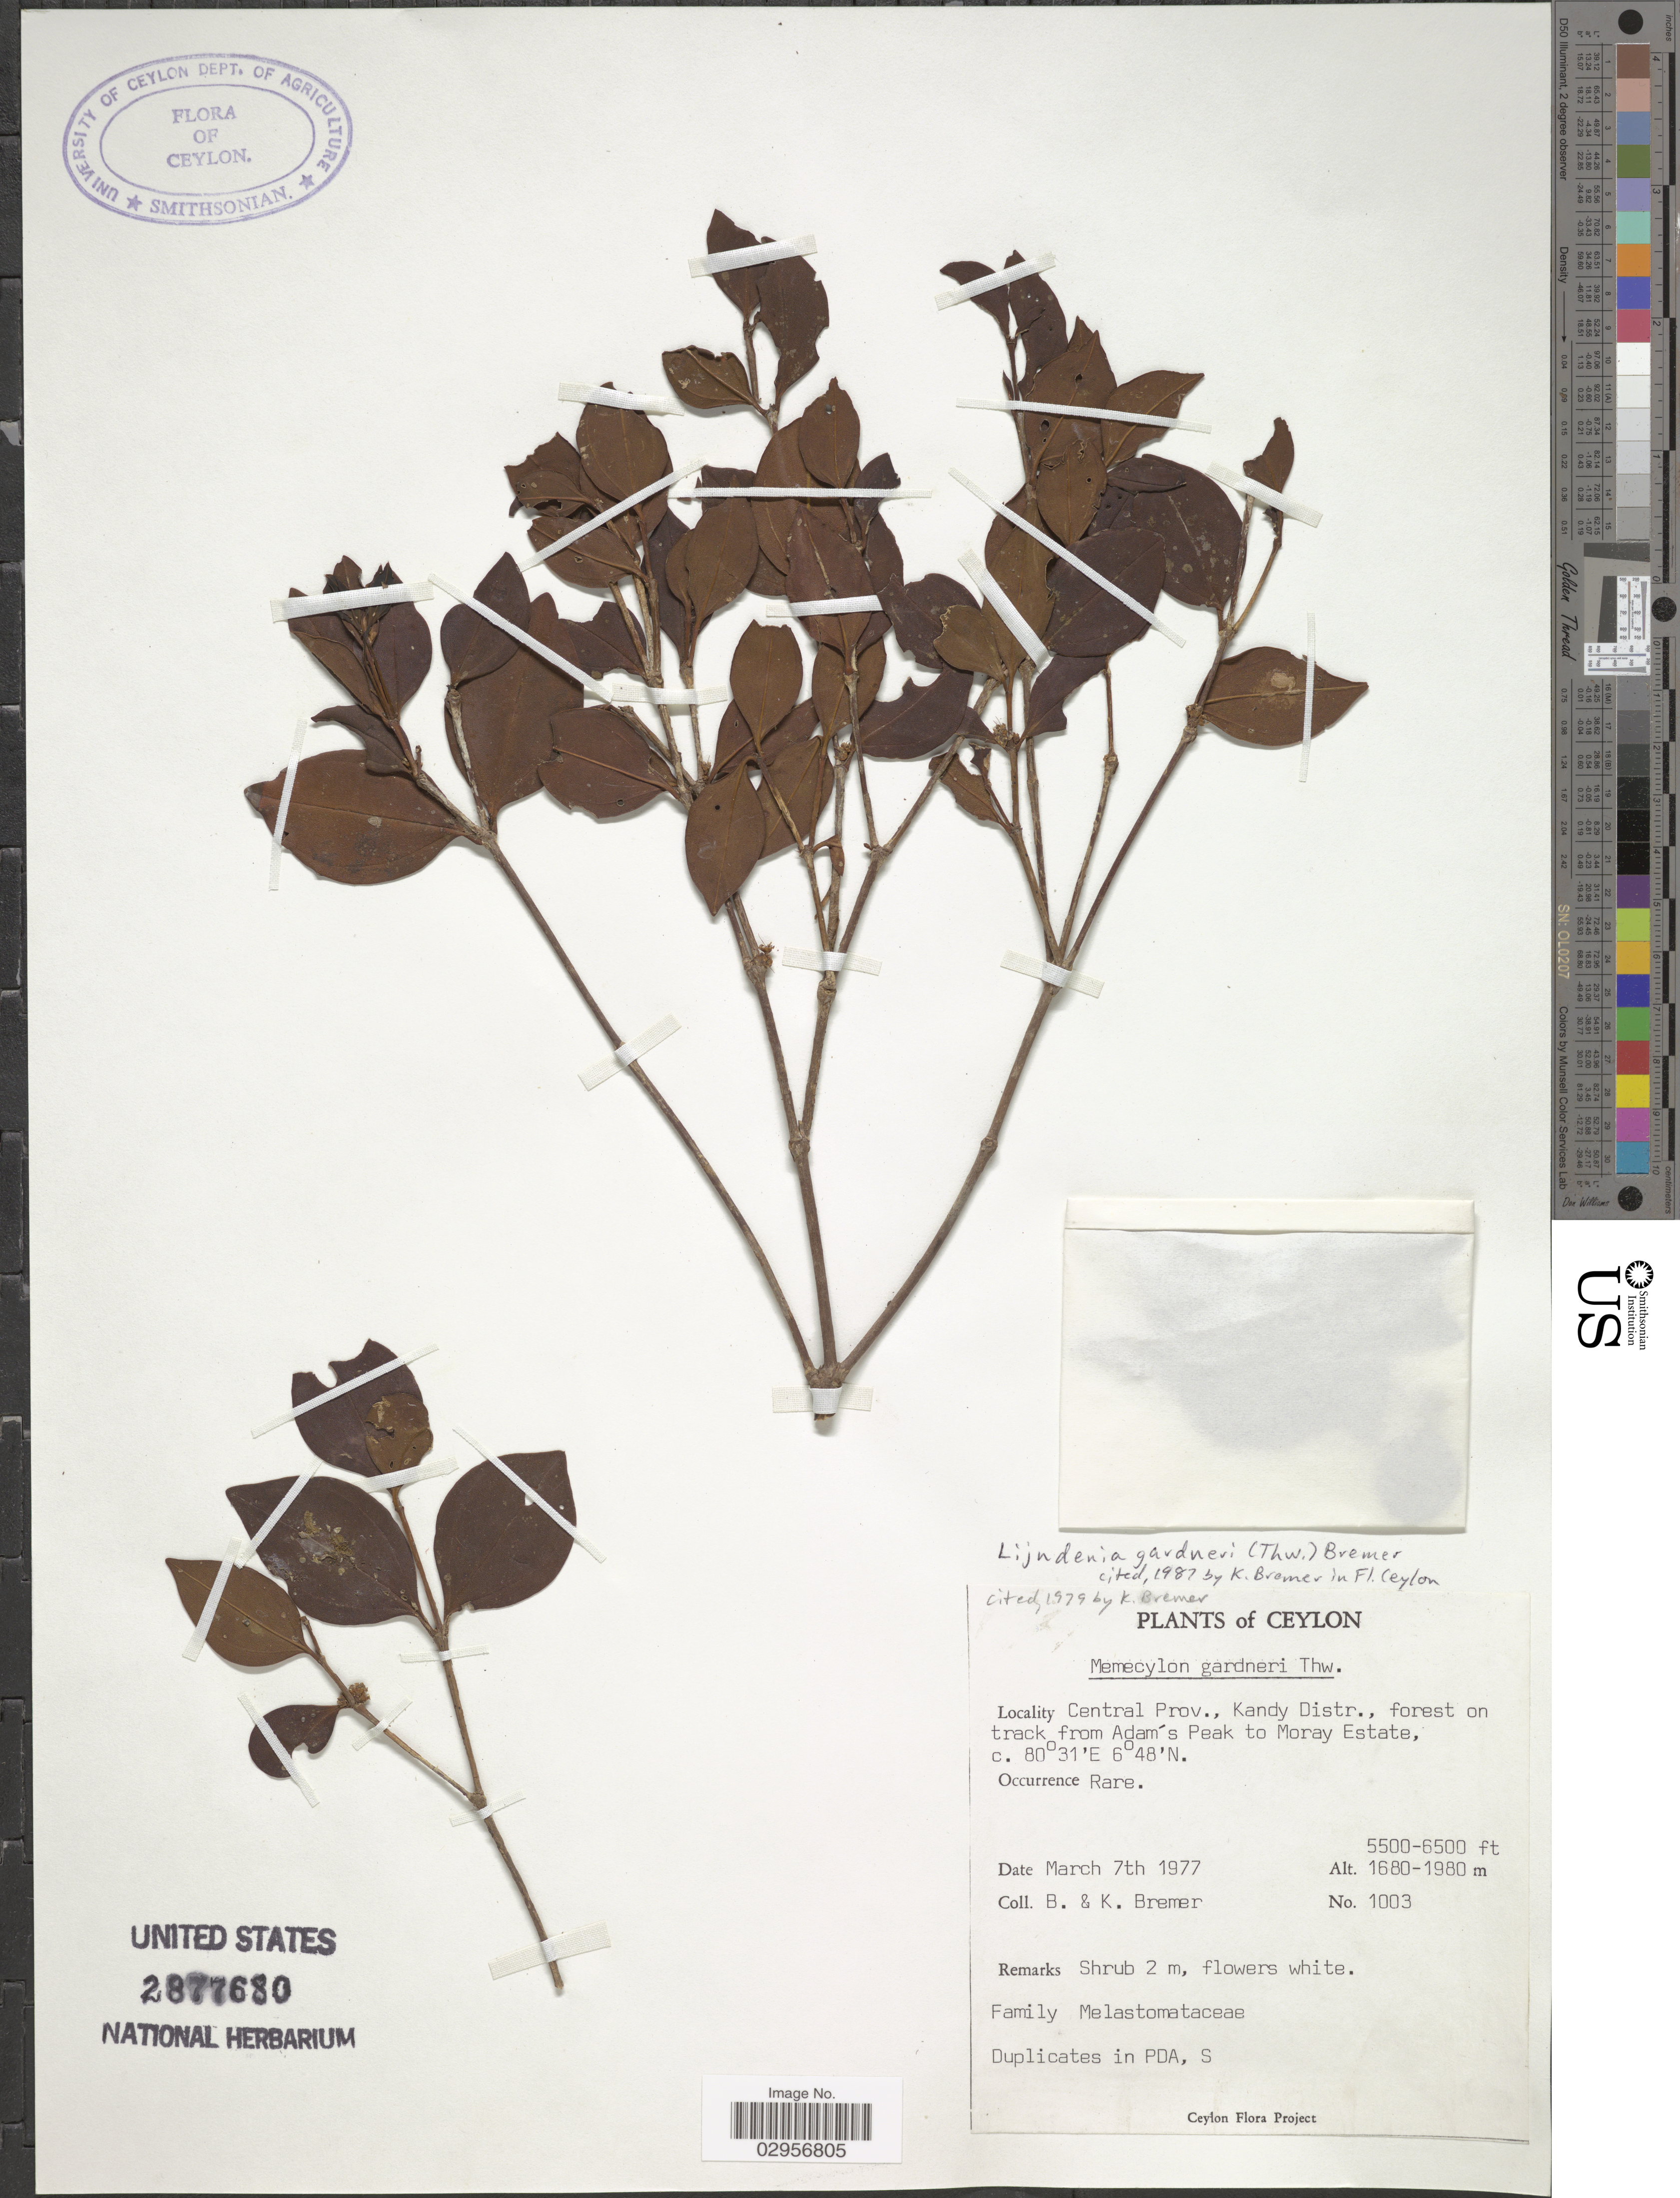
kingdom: Plantae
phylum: Tracheophyta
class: Magnoliopsida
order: Myrtales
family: Melastomataceae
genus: Lijndenia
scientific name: Lijndenia gardneri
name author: K. Bremer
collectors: B. Bremer & K. Bremer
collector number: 1003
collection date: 1977-03-07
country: Sri Lanka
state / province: Central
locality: Ceylon, Kandy Distr., forest on track from Adam's Peak to Moray Estate.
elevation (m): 1680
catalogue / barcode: US 2877680